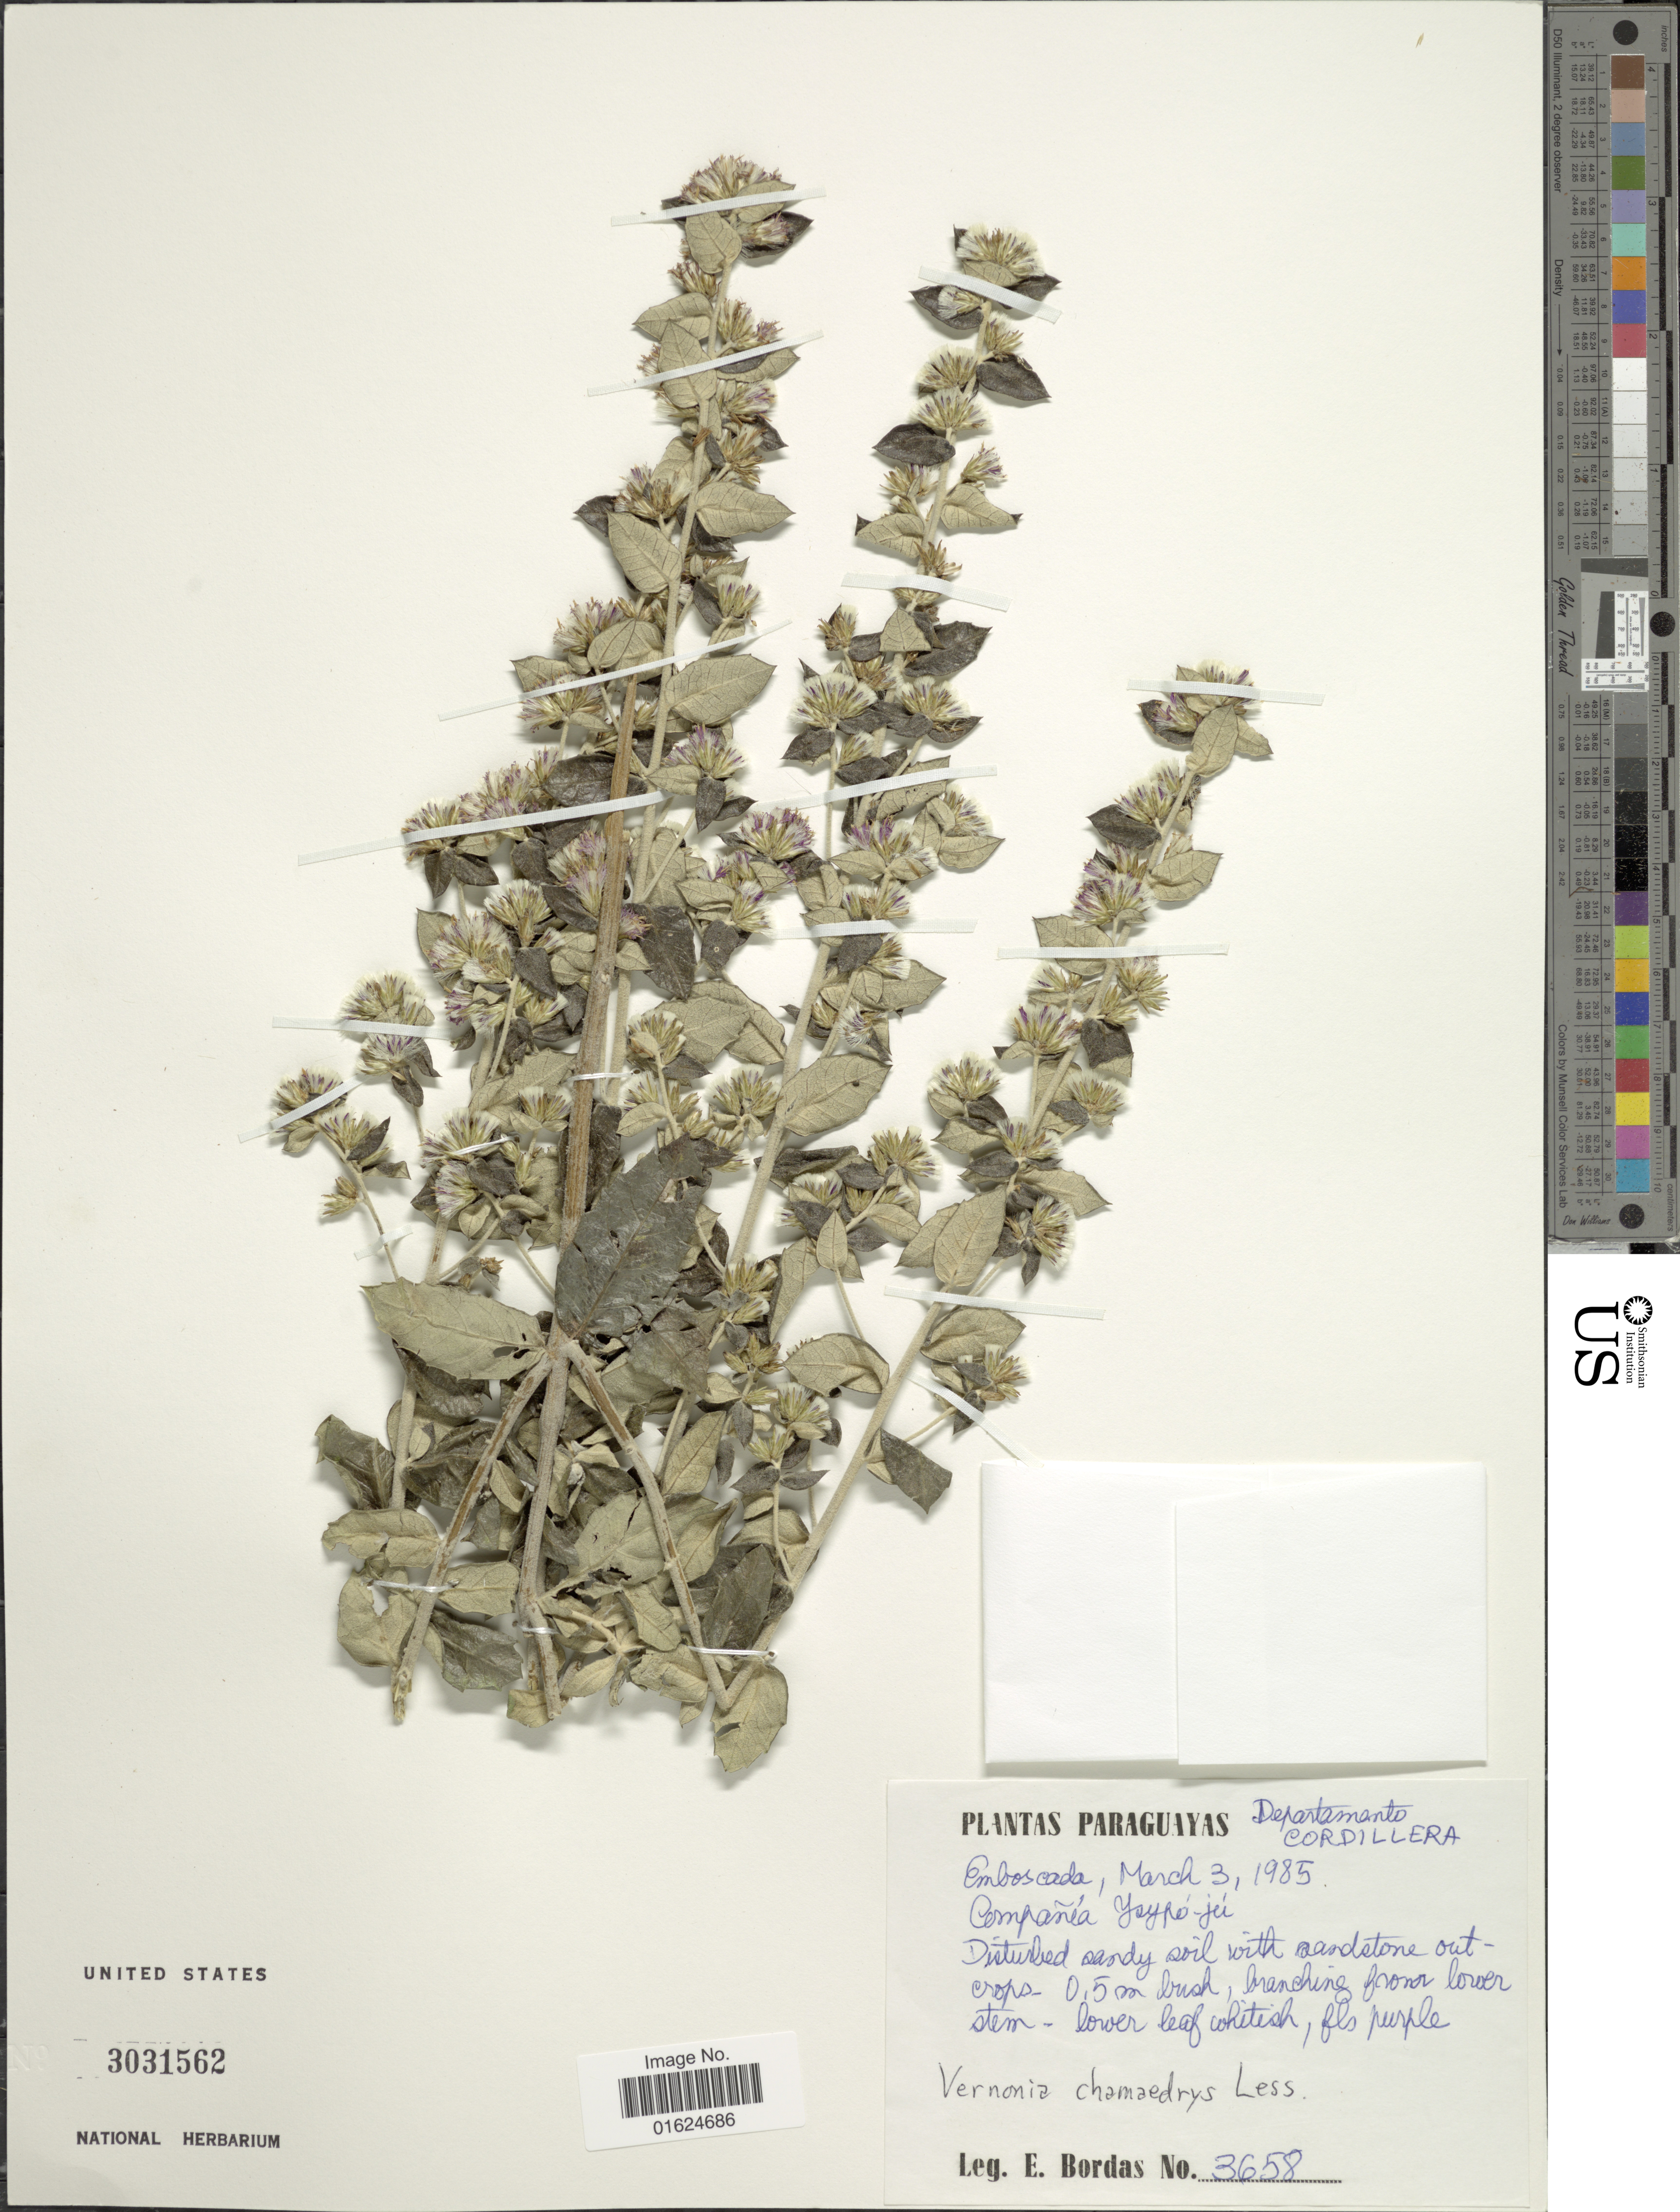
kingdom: Plantae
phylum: Tracheophyta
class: Magnoliopsida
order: Asterales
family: Asteraceae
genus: Vernonanthura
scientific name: Vernonanthura chamaedrys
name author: (Less.) H. Rob.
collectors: E. Bordas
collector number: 3658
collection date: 1985-03-03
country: Paraguay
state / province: Cordillera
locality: Departamento Cordillera, Embosada, Compañea Ysypo-jü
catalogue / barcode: US 3031562